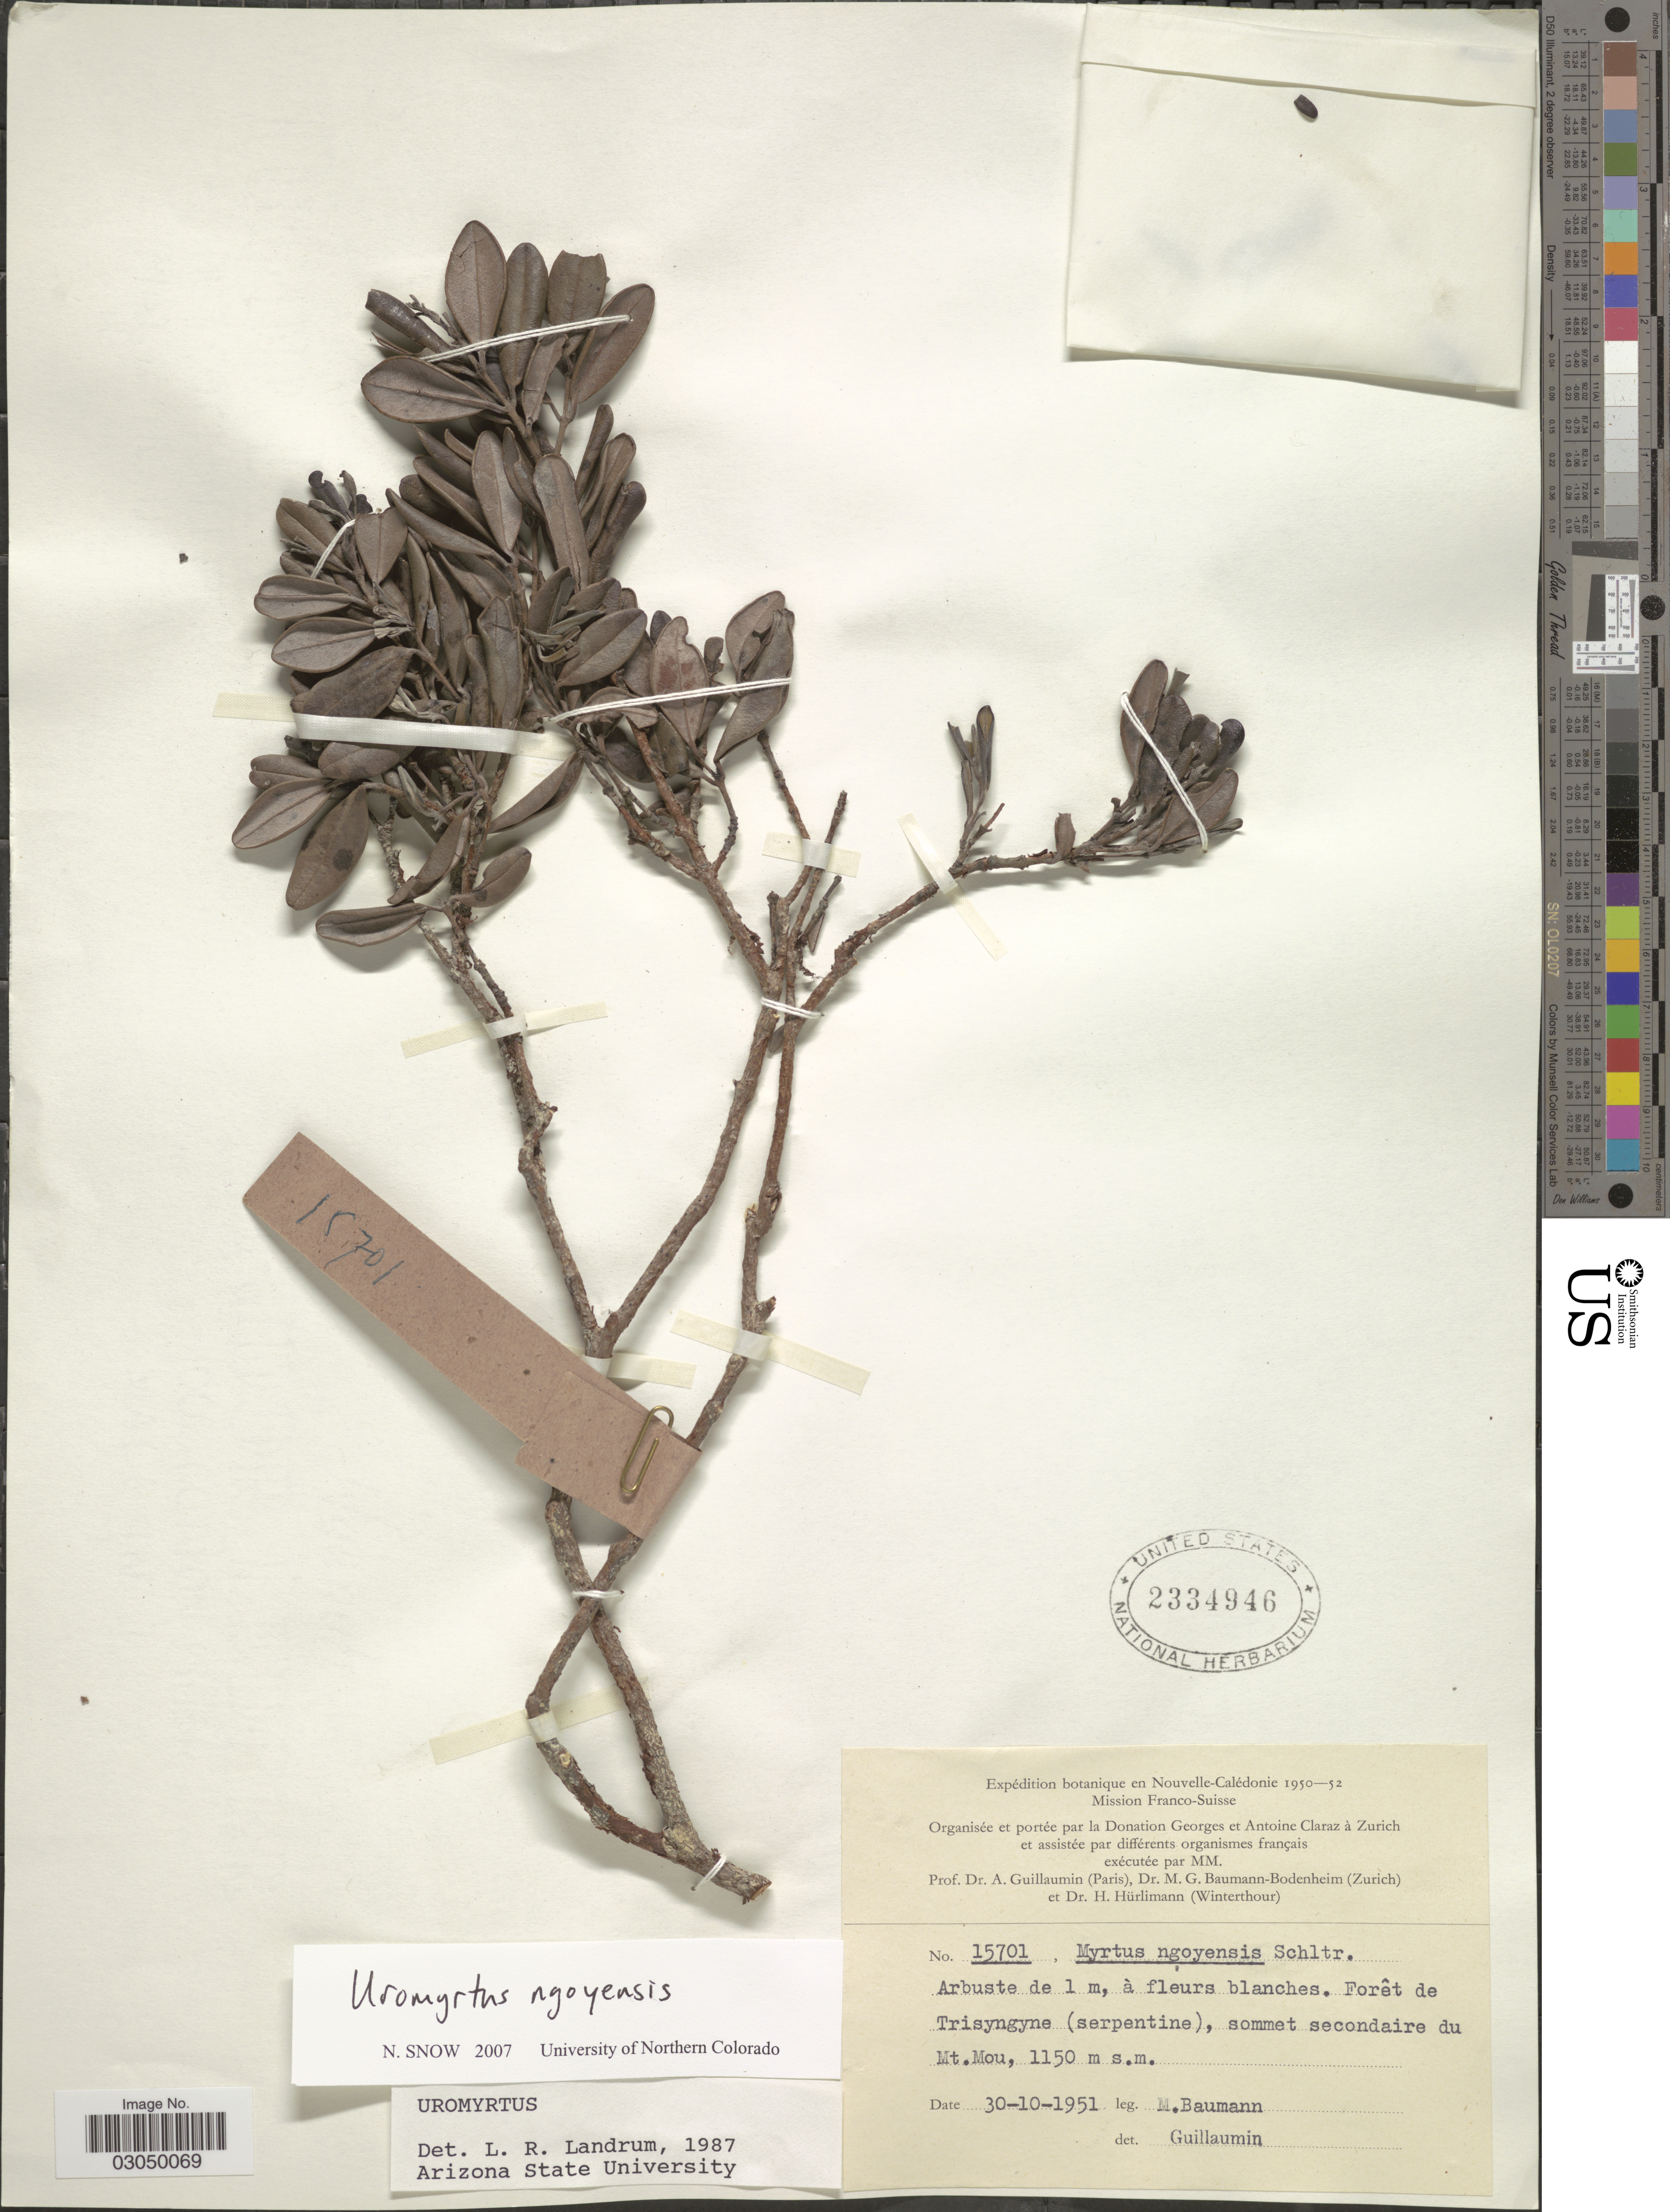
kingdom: Plantae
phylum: Tracheophyta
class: Magnoliopsida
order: Myrtales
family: Myrtaceae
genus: Uromyrtus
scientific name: Uromyrtus ngoyensis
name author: (Schltr.) Burret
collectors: M. Baumann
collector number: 15701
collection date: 1951-10-30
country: New Caledonia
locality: En Nouvelle-Calédonie. Sommet secondaire du Mt. Mou.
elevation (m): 1150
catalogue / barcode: US 2334946